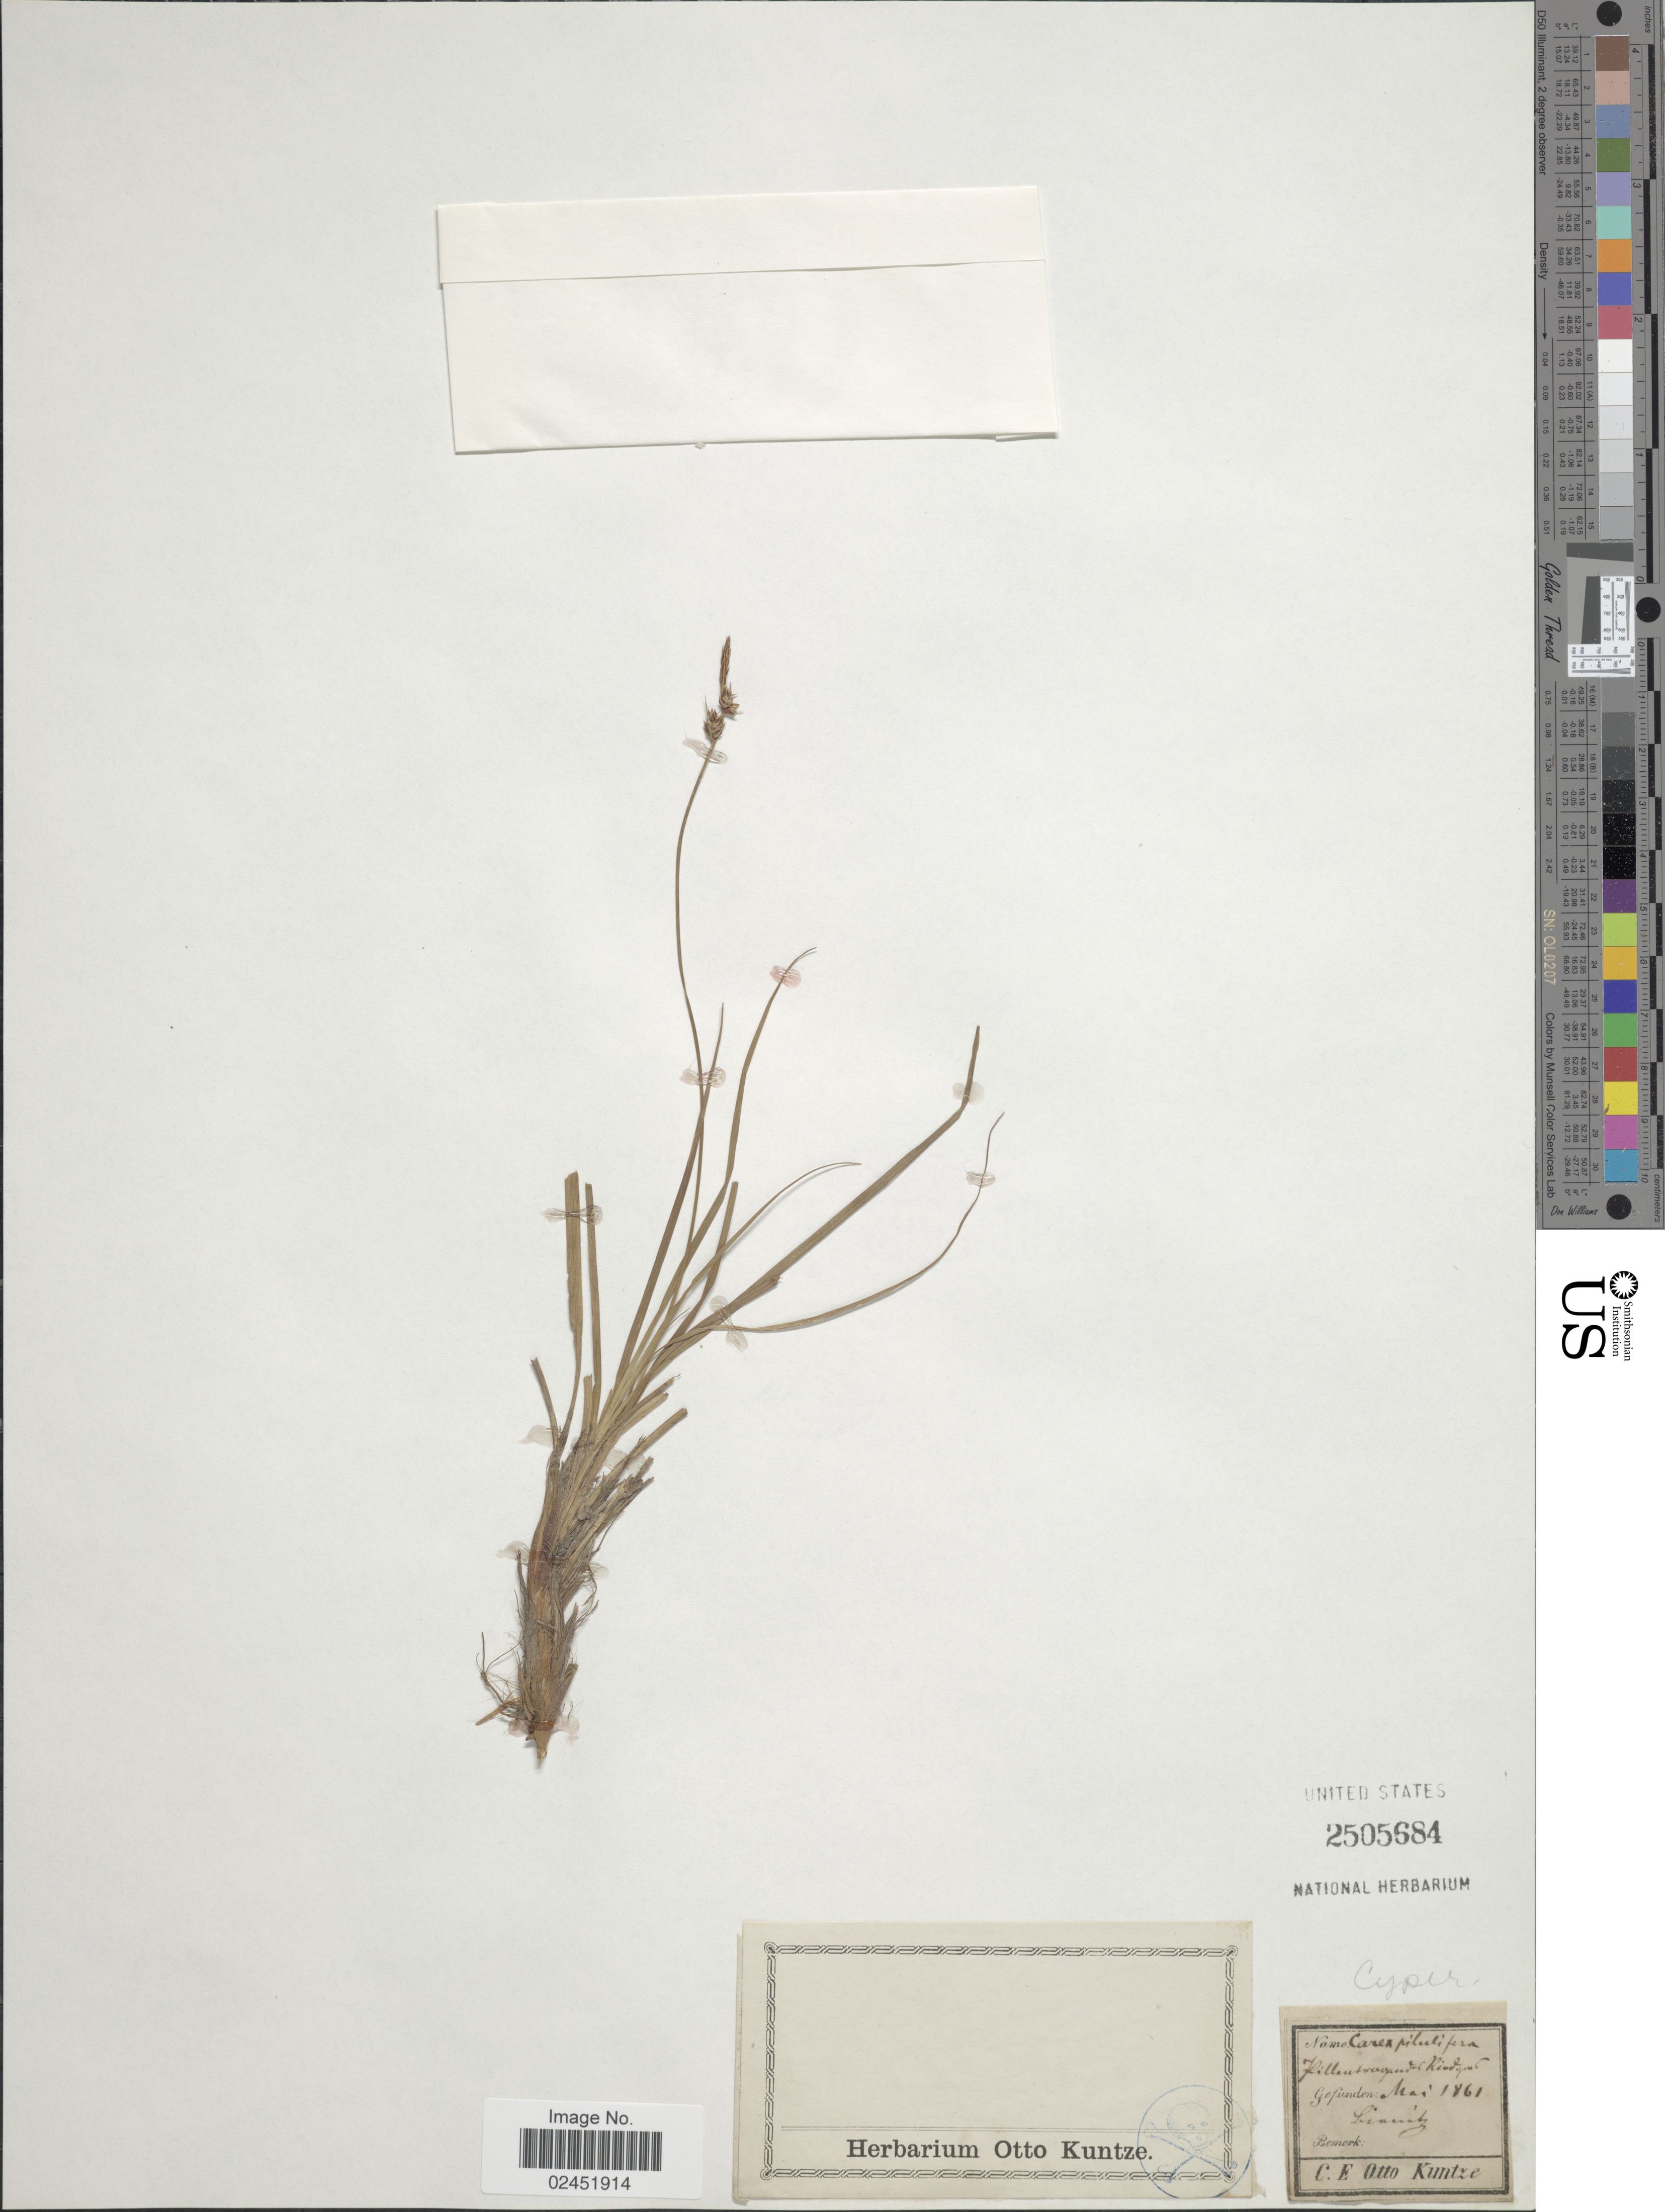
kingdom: Plantae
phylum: Tracheophyta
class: Liliopsida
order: Poales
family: Cyperaceae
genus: Carex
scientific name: Carex pilulifera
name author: L.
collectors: C.E.O. Kuntze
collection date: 1861-05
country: Germany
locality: Linnitz [interpreted]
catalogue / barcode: US 2505684